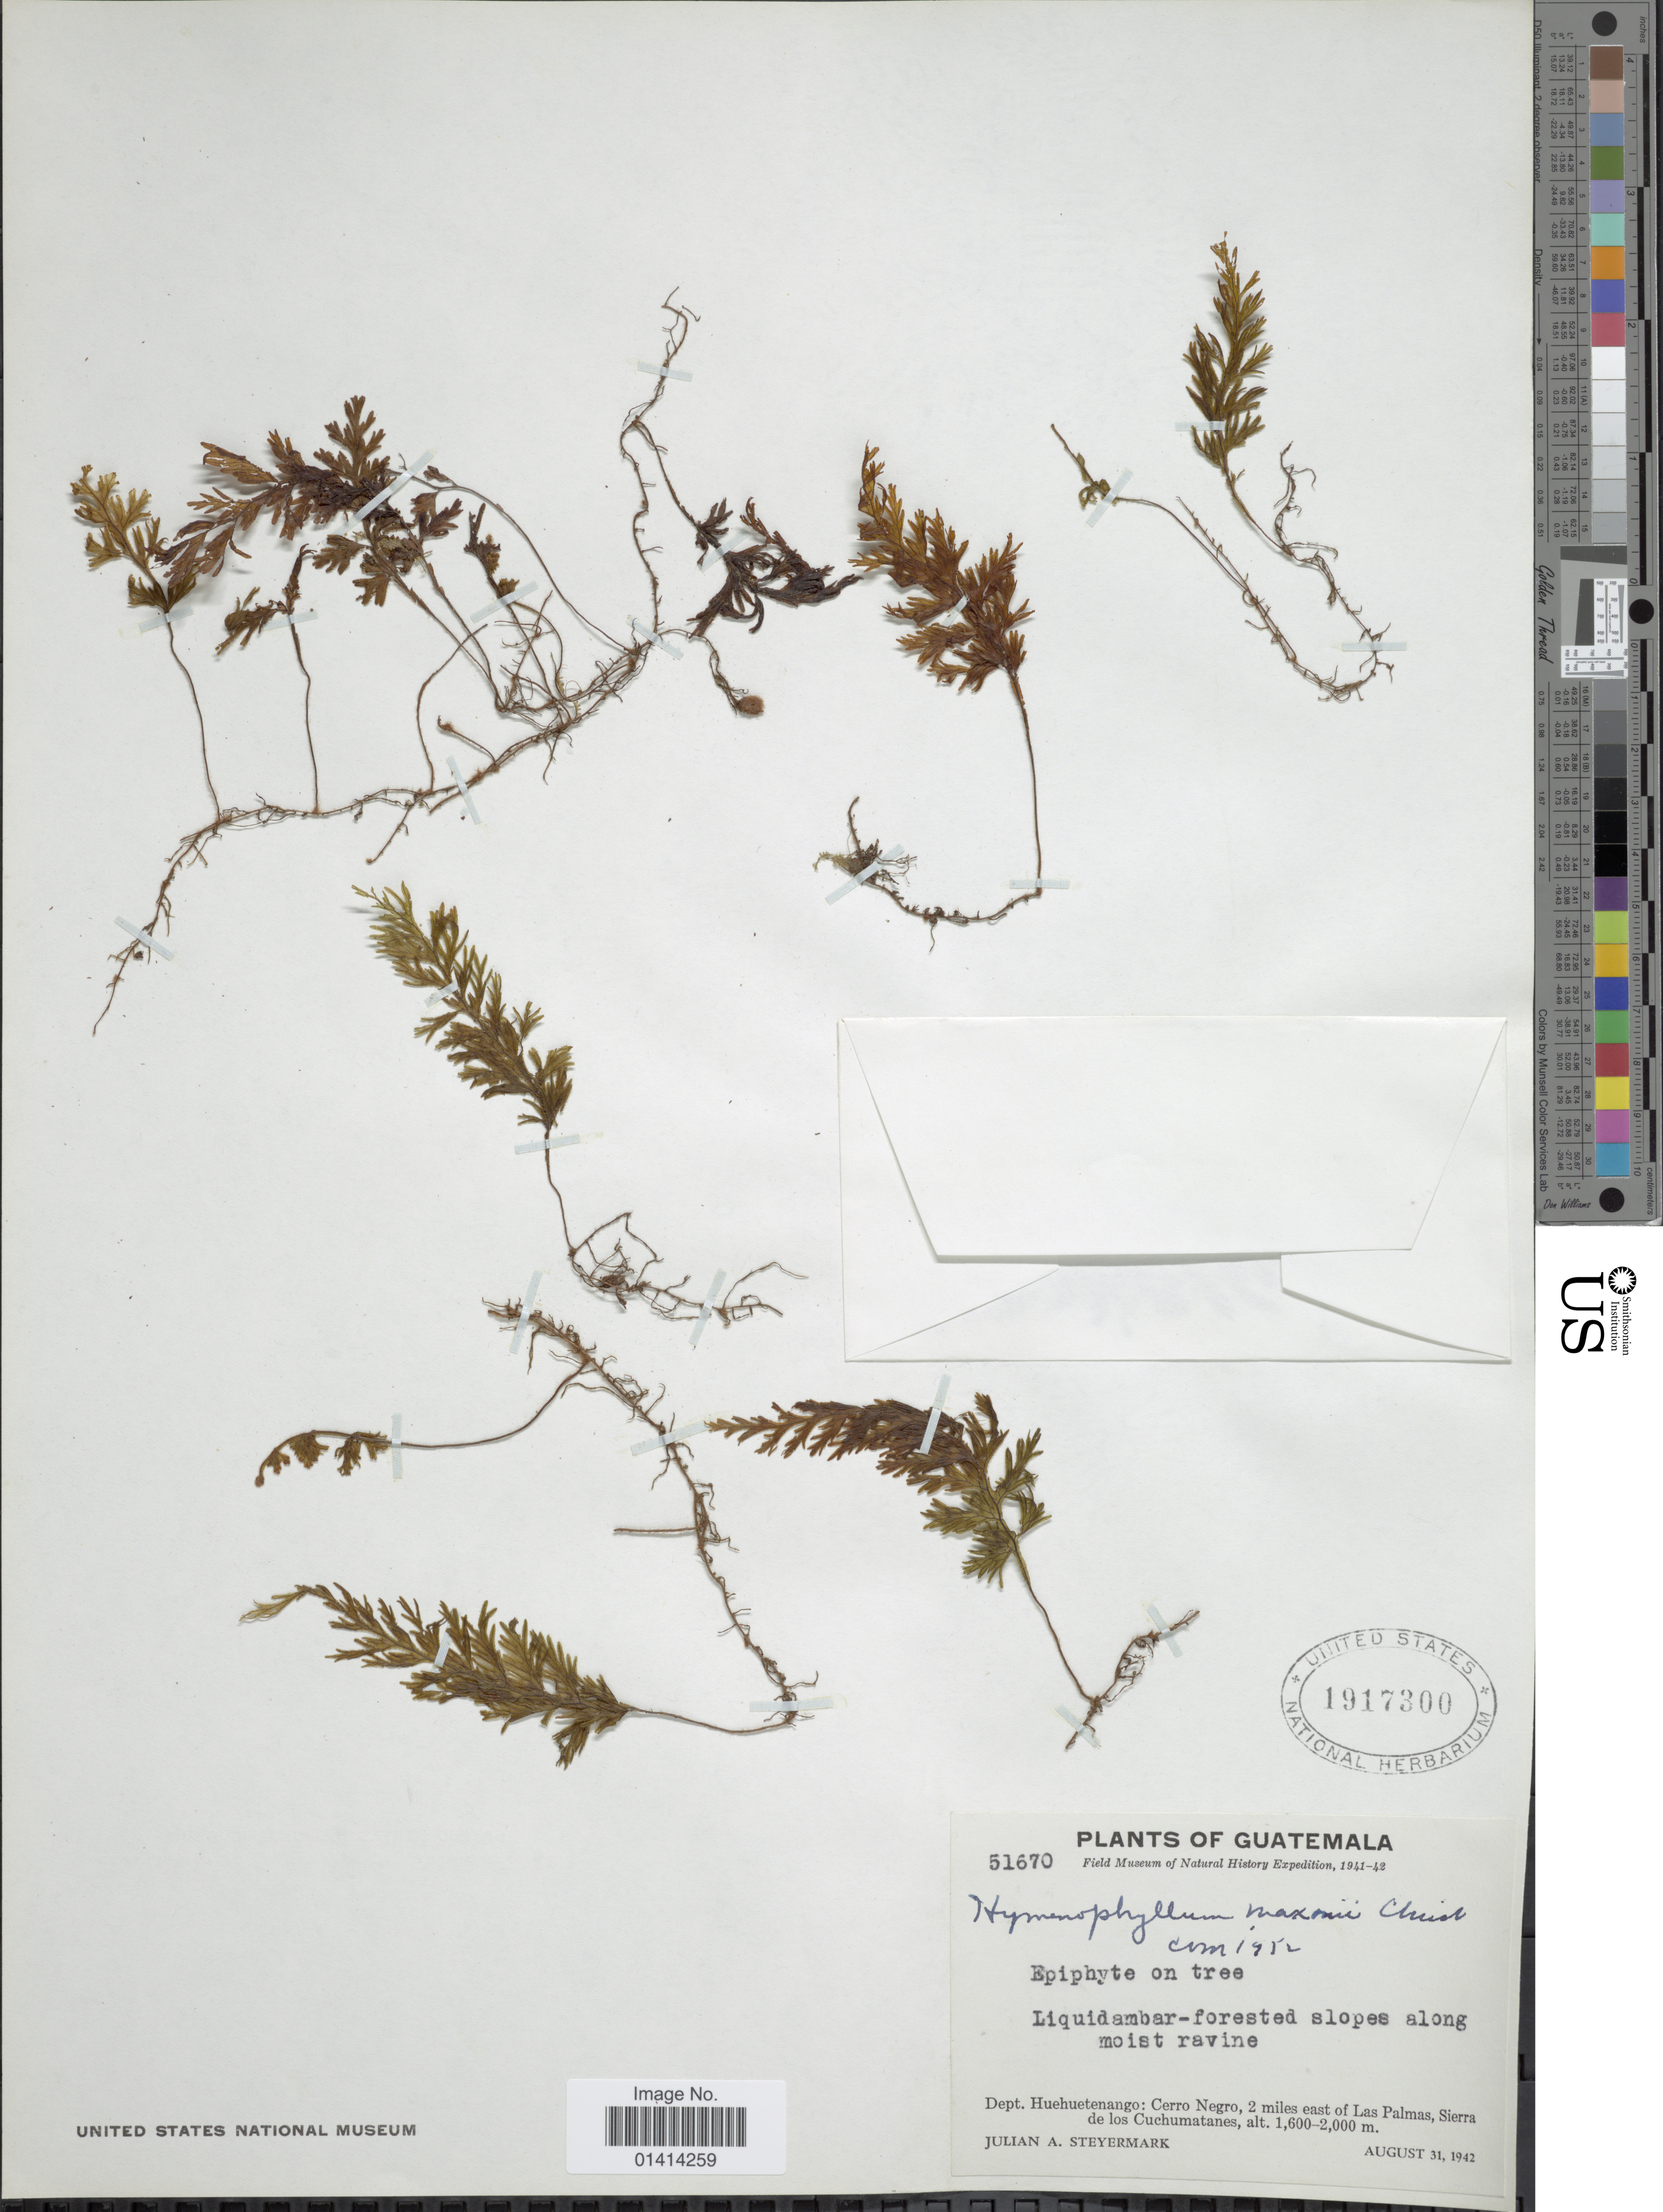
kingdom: Plantae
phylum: Tracheophyta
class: Polypodiopsida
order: Hymenophyllales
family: Hymenophyllaceae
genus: Hymenophyllum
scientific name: Hymenophyllum maxonii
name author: Christ ex C.V. Morton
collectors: J. Steyermark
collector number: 51670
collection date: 1942-08-31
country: Guatemala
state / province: Huehuetenango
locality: Dept. Huehuetenango: Cerro negro, 2 miles east of Las Palmas, Sierra de los Cuchumatanes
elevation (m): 1600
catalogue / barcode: US 1917300